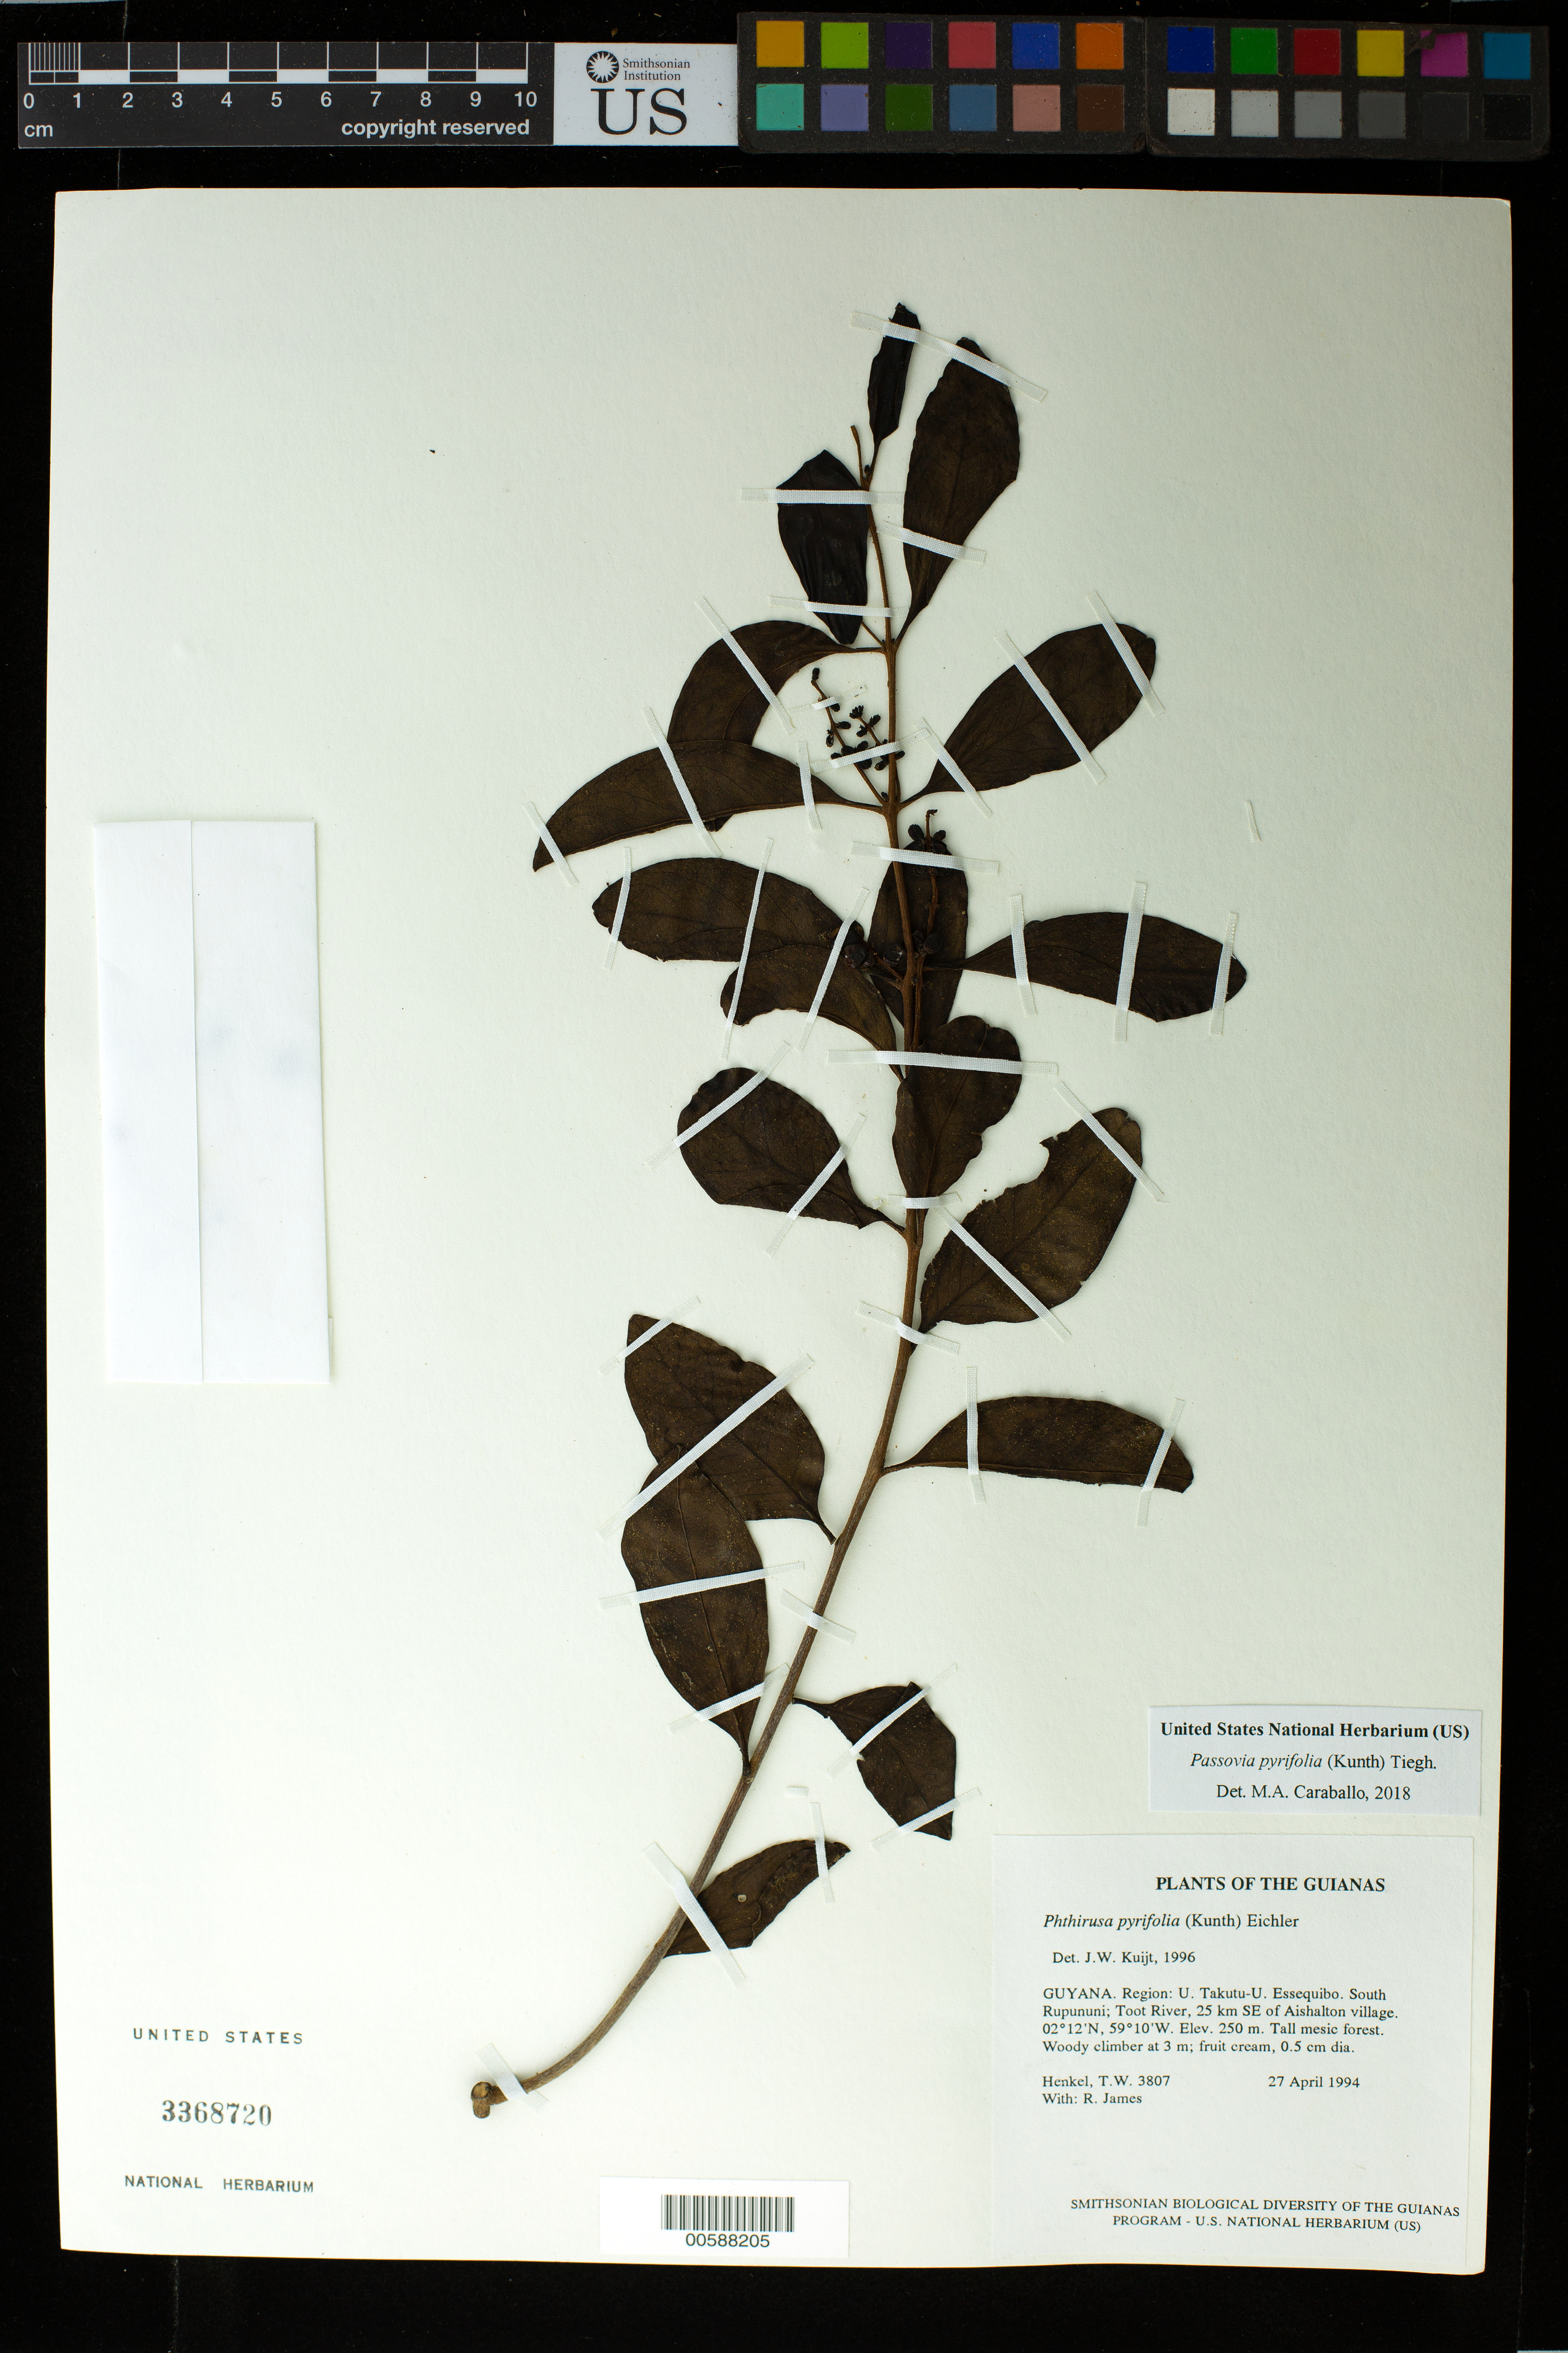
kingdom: Plantae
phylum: Tracheophyta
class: Magnoliopsida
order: Santalales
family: Loranthaceae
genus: Passovia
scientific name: Passovia pyrifolia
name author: (Kunth) Tiegh.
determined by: Caraballo-Ortiz, Marcos A., (MISS), University of Mississippi (UNITED STATES)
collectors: T. Henkel & R. James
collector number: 3807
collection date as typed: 27 April 1994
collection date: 1994-04-27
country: Guyana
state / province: U. Takutu-U. Essequibo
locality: South Rupununi; Toot River, 25 km SE of Aishalton village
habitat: Tall mesic forest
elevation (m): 250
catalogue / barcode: US 3368720